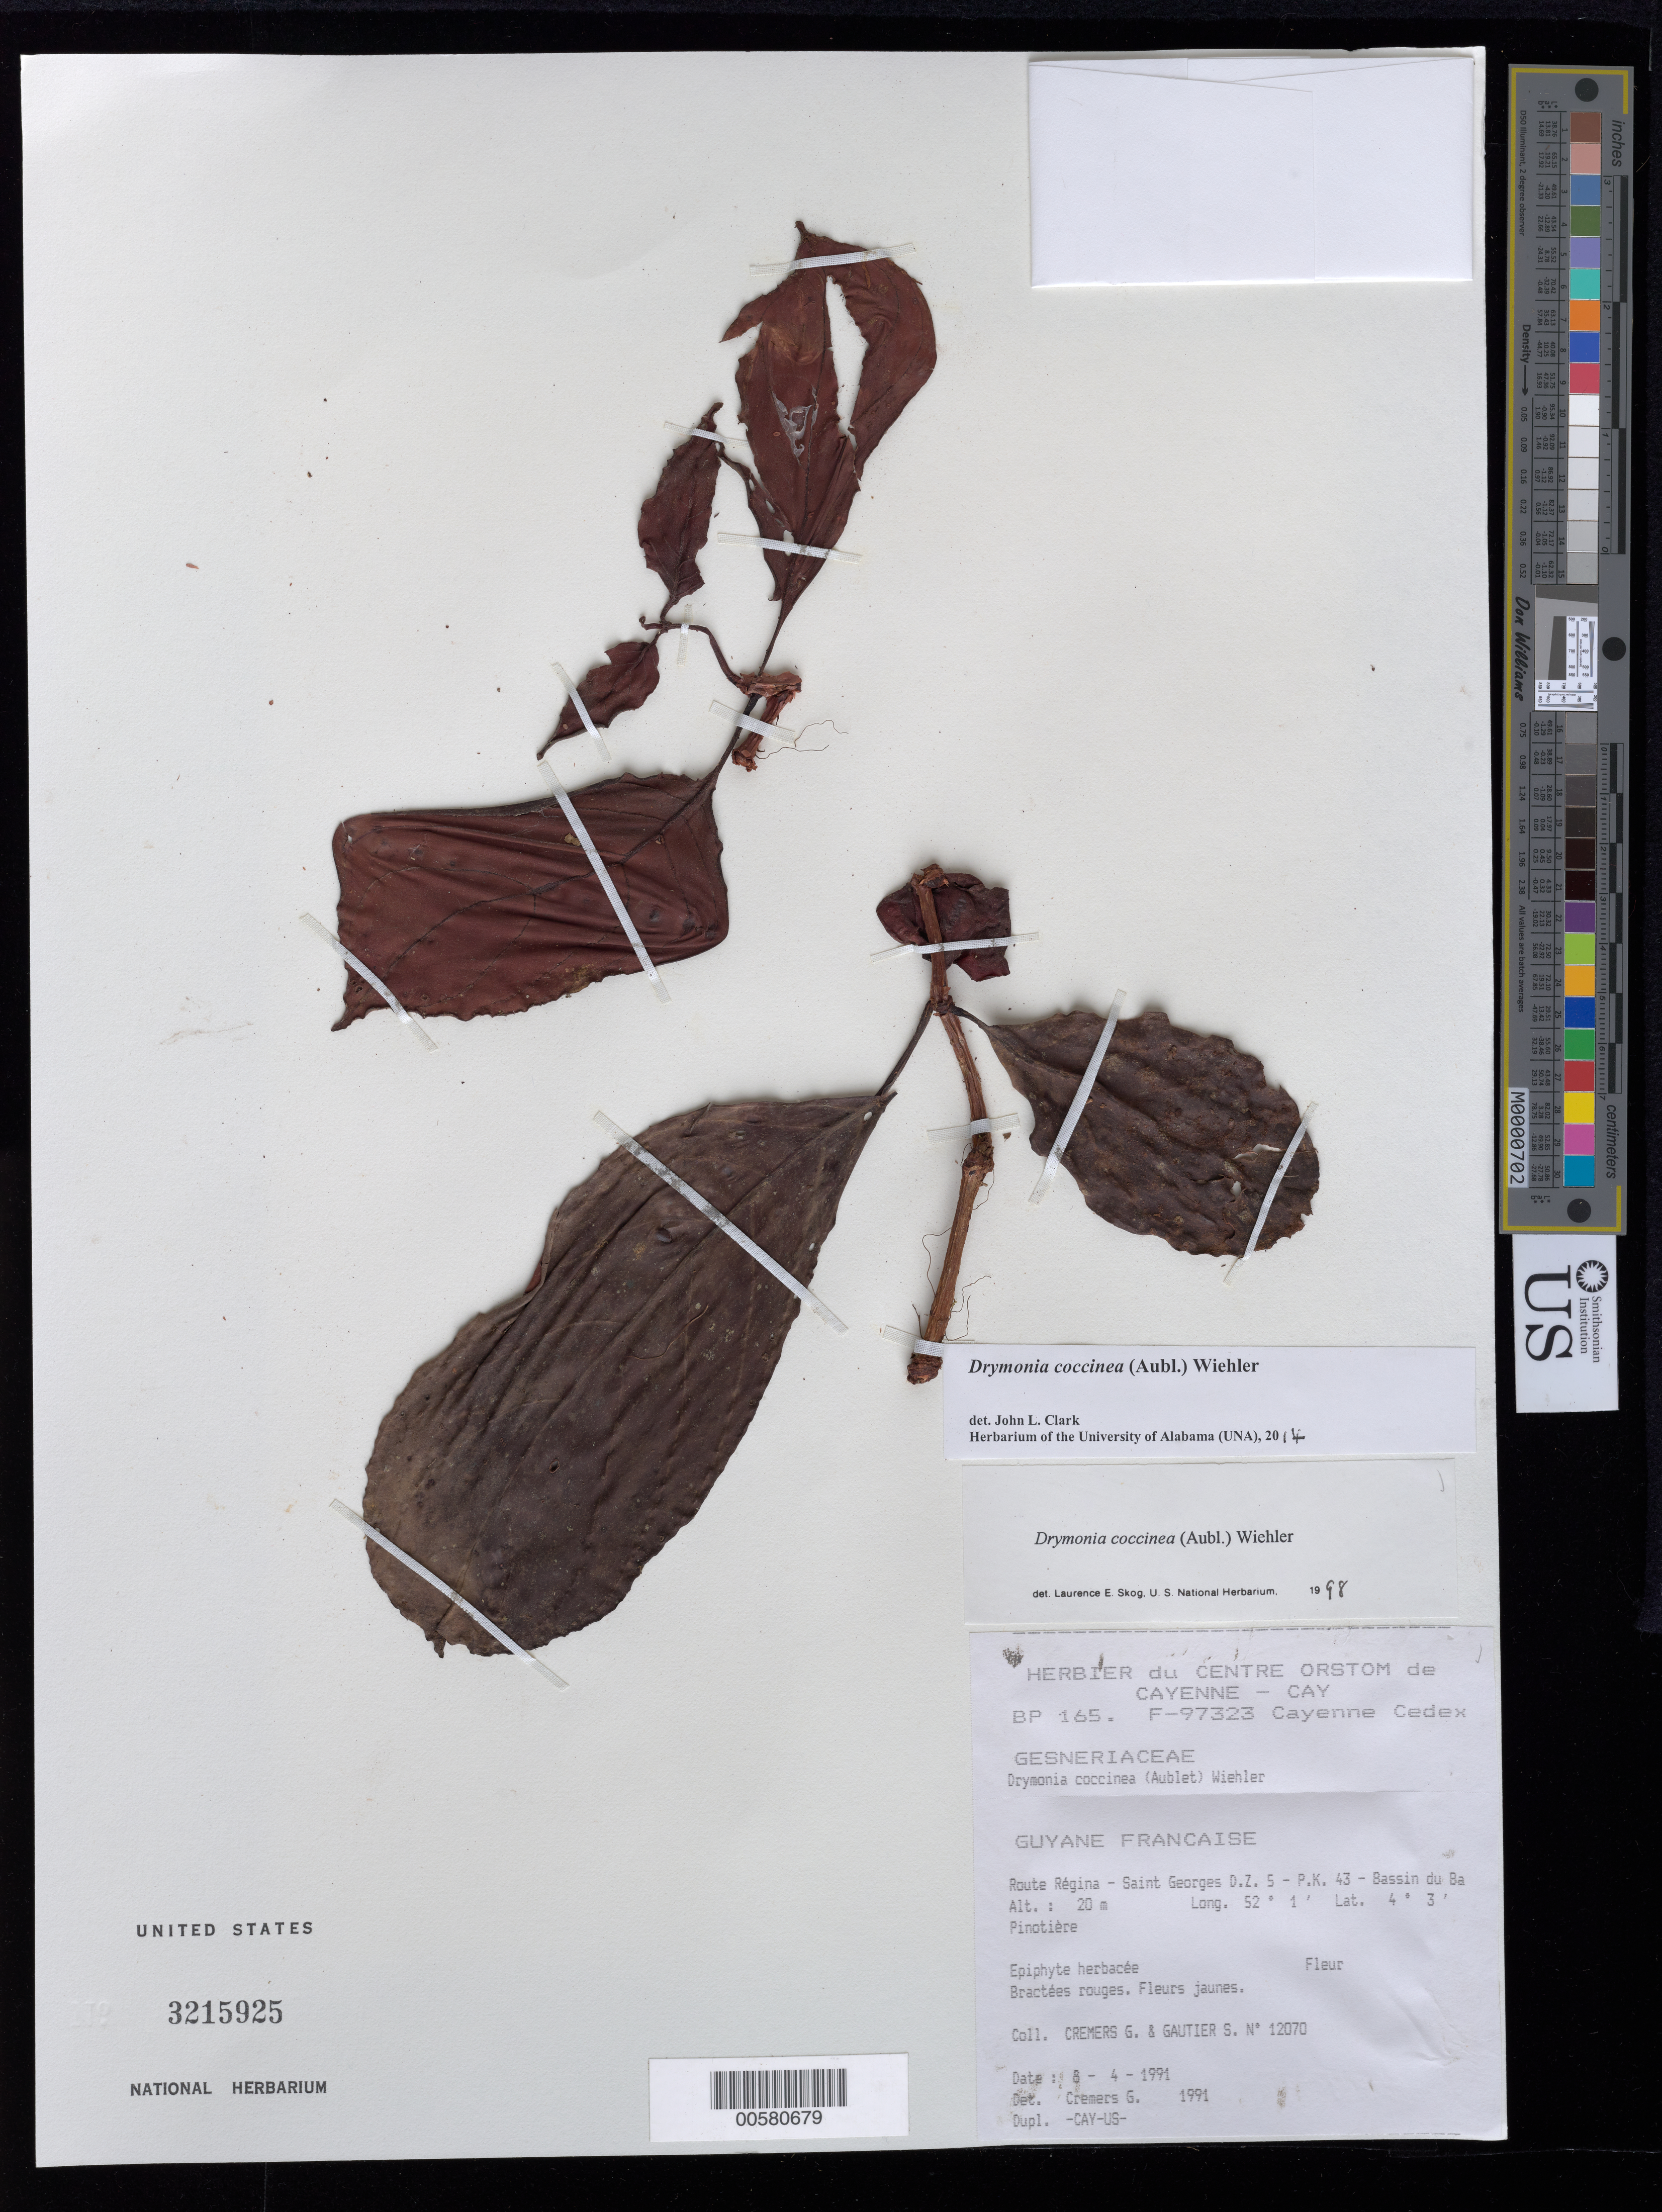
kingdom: Plantae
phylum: Tracheophyta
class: Magnoliopsida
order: Lamiales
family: Gesneriaceae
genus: Drymonia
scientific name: Drymonia coccinea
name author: (Aubl.) Wiehler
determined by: Skog, Laurence E.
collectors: G. Cremers & S. Gautier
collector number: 12070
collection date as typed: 08 Apr 1991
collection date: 1991-04-08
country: French Guiana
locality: Route Régina - St. Georges D.Z. 5 - P.K. 43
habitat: Pinotière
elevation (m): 20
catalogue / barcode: US 3215925